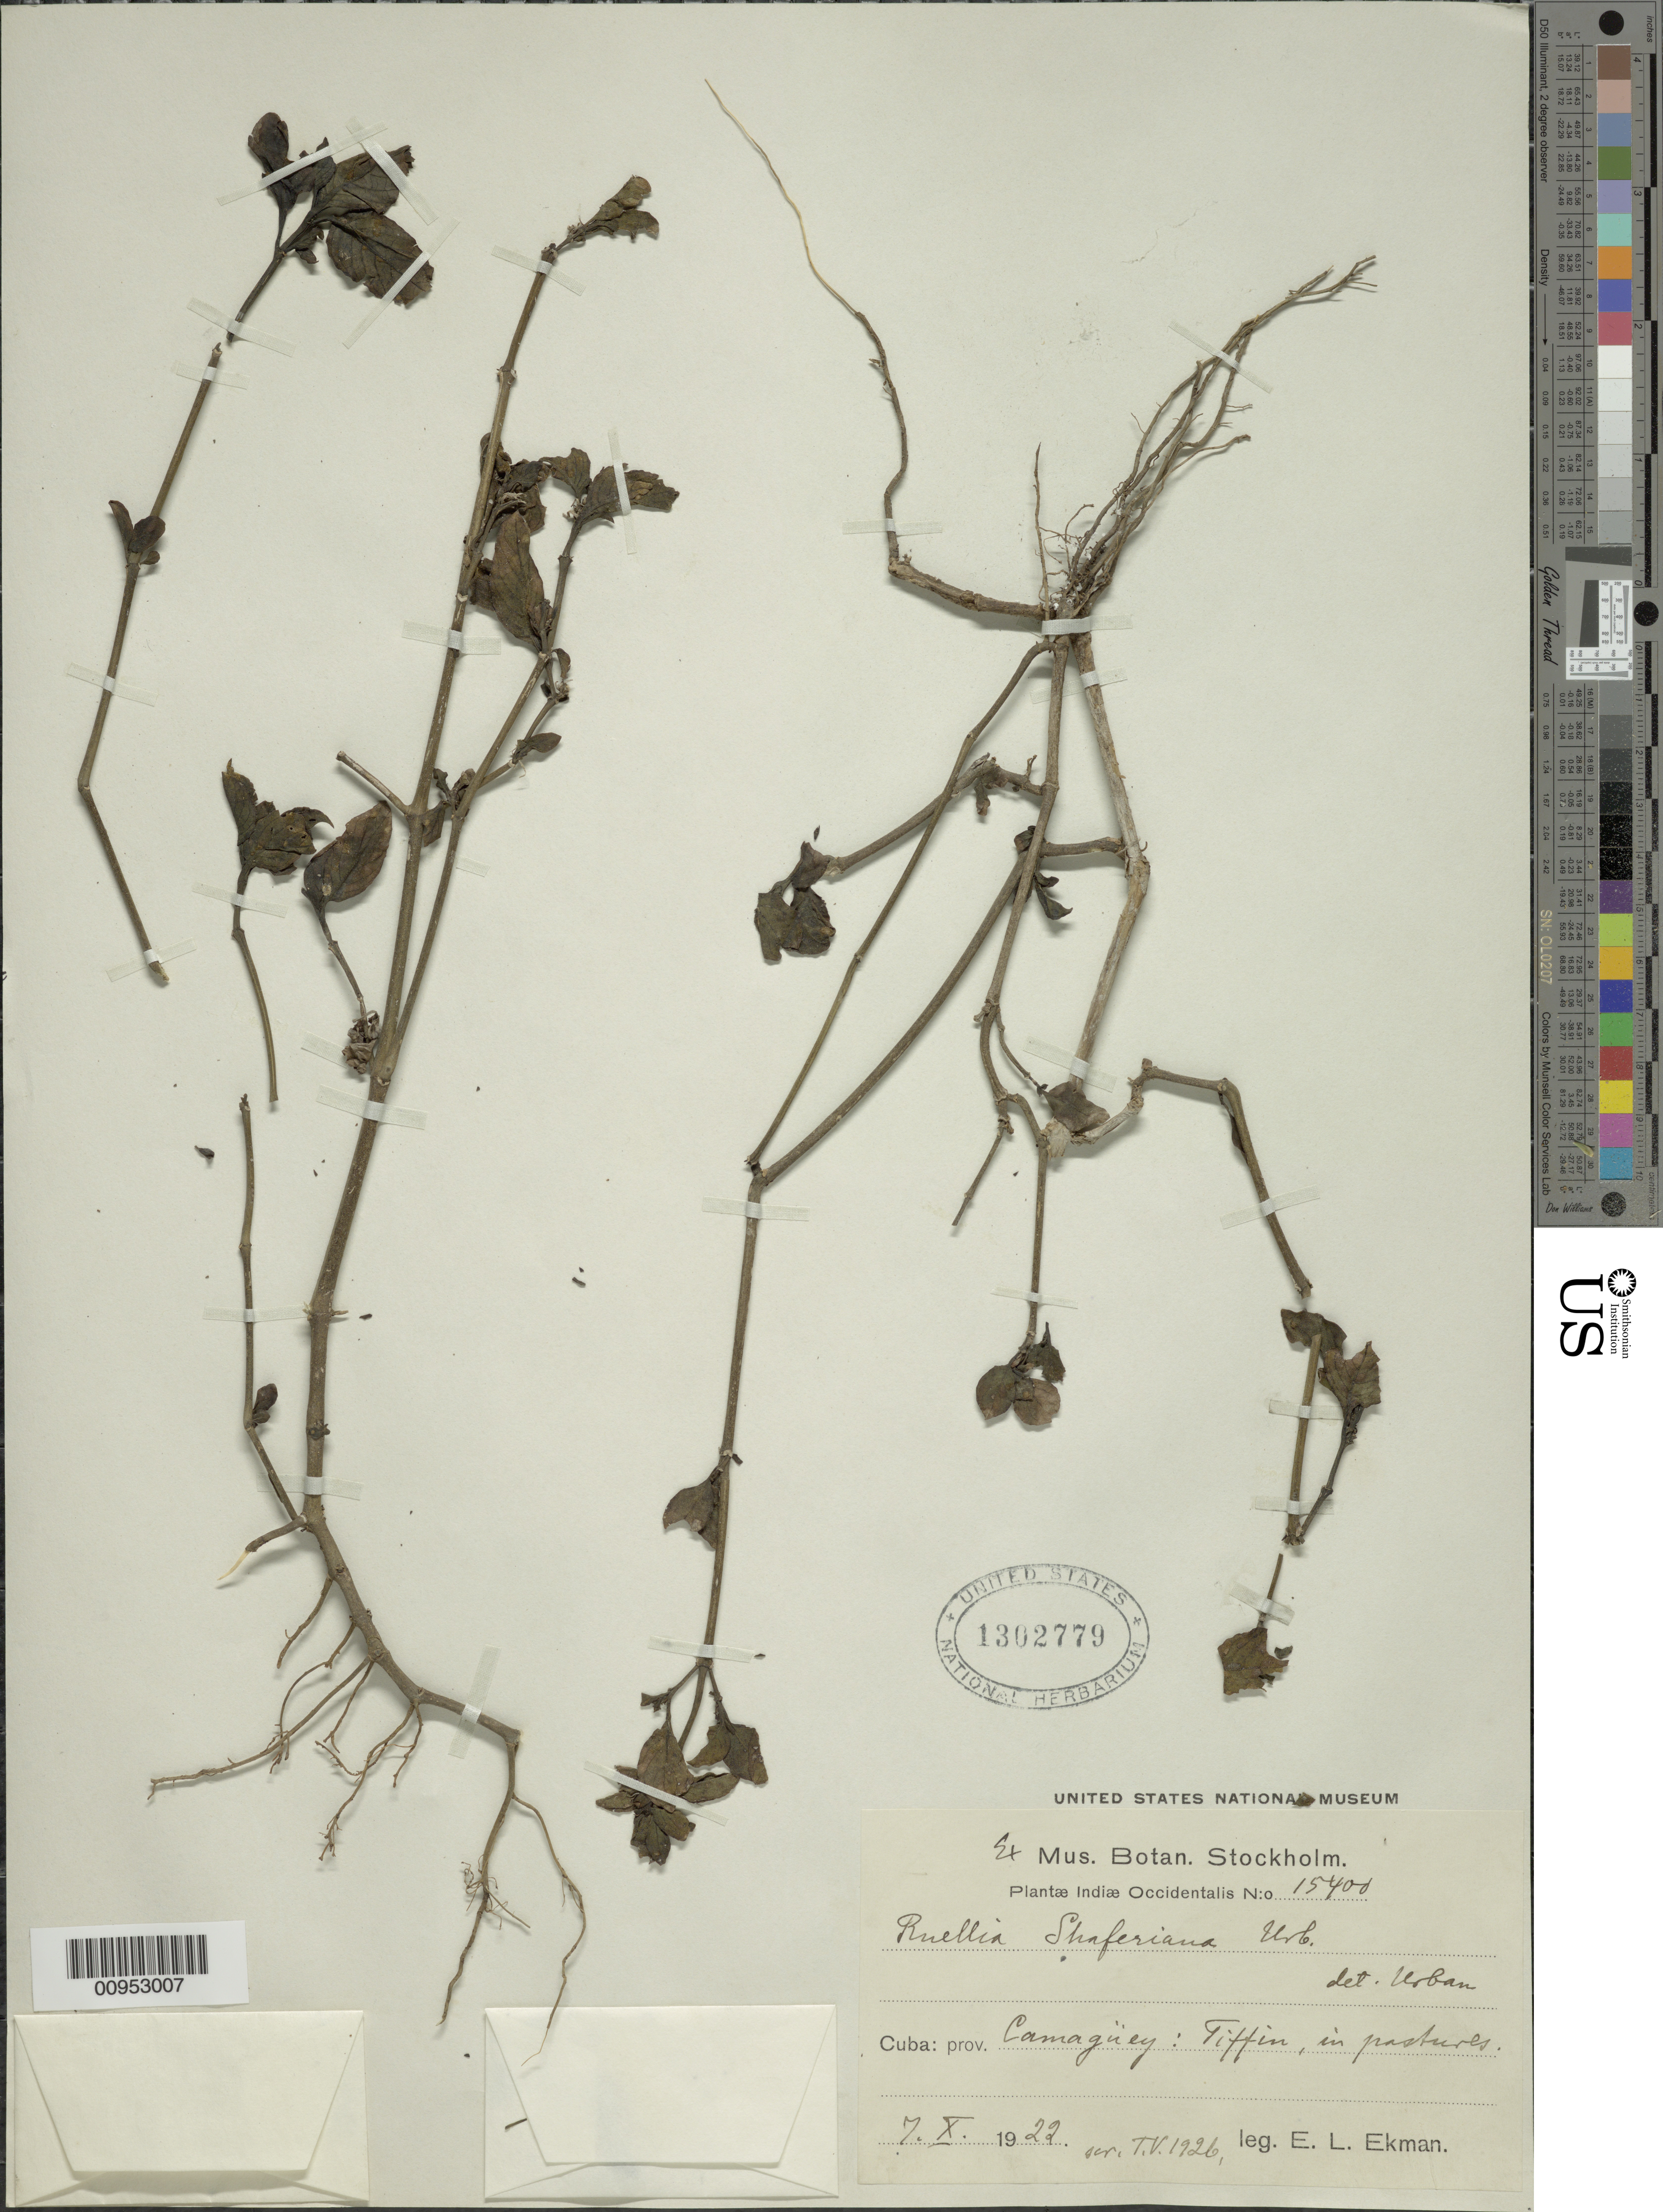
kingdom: Plantae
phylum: Tracheophyta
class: Magnoliopsida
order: Lamiales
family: Acanthaceae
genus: Ruellia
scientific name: Ruellia shaferiana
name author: Urb.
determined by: Urban, --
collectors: E. L. Ekman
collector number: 15400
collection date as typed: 07 Oct 1922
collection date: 1922-10-07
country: Cuba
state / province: Camagüey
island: Cuba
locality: Tiffini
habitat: In pastures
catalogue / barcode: US 1302779